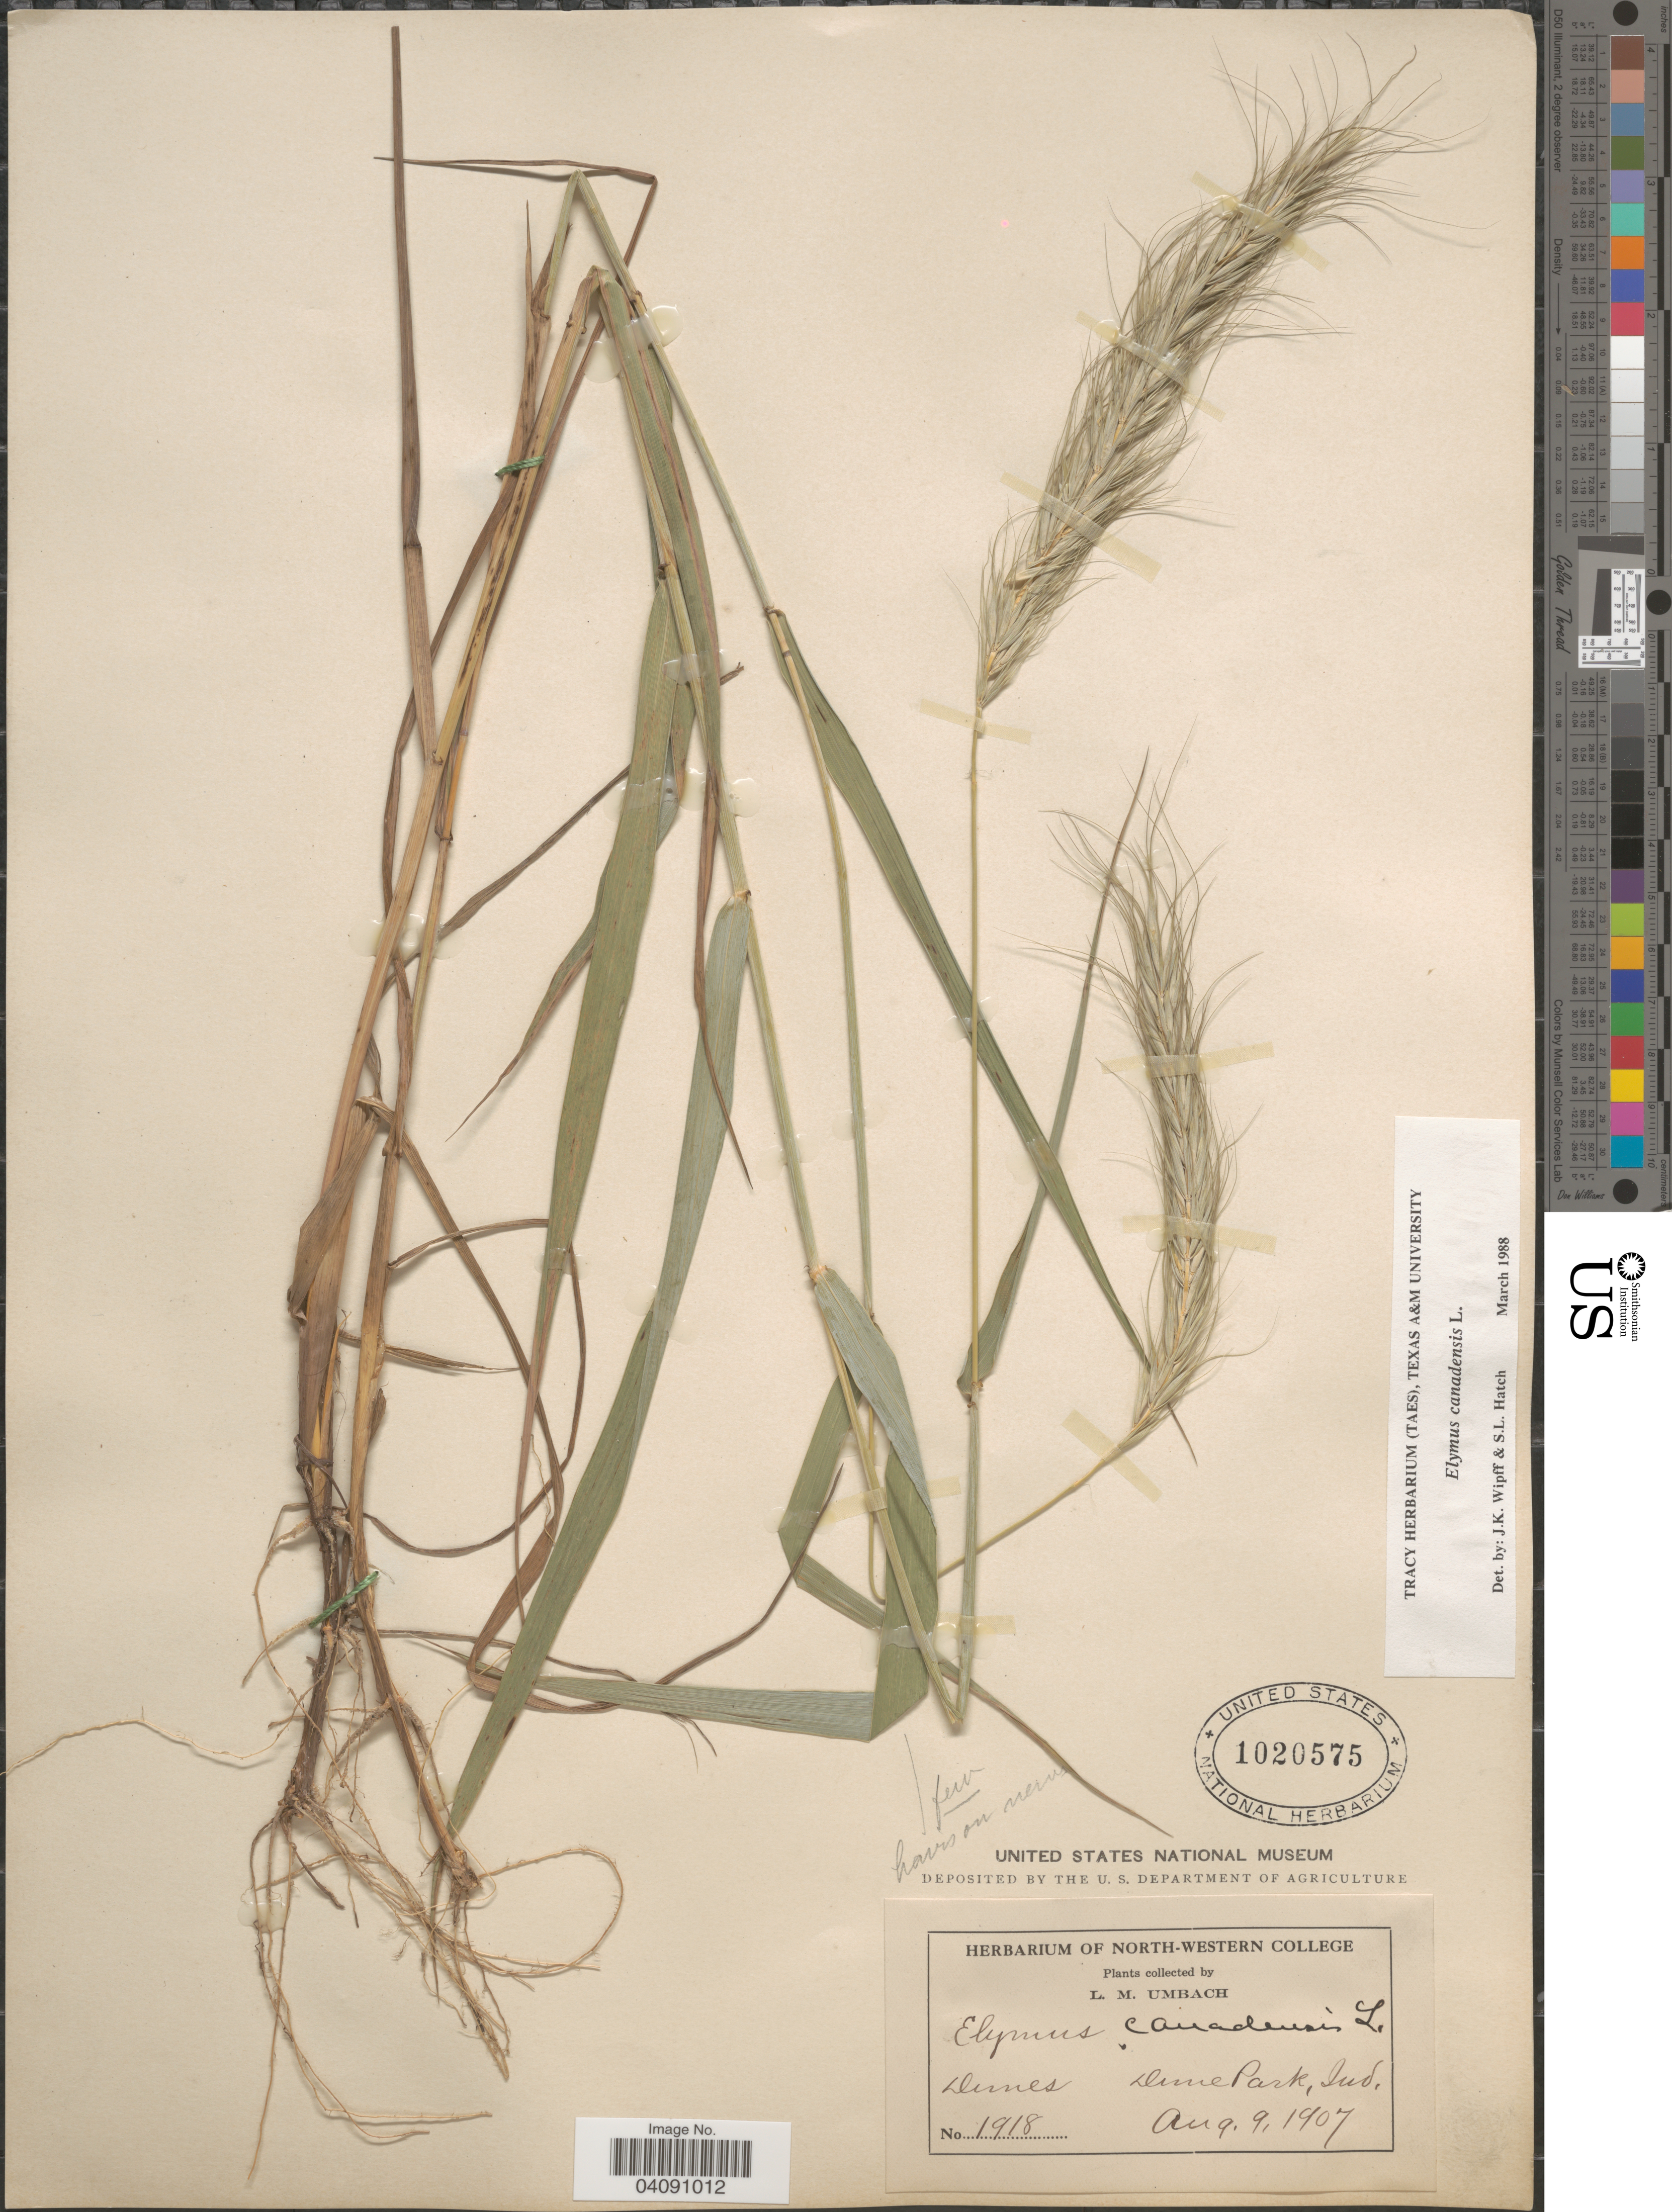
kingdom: Plantae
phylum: Tracheophyta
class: Liliopsida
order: Poales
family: Poaceae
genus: Elymus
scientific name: Elymus canadensis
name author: L.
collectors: L. M. Umbach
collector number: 1918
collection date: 1907-08-09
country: United States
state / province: Indiana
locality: Dunes, Dune Park.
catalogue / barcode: US 1020575